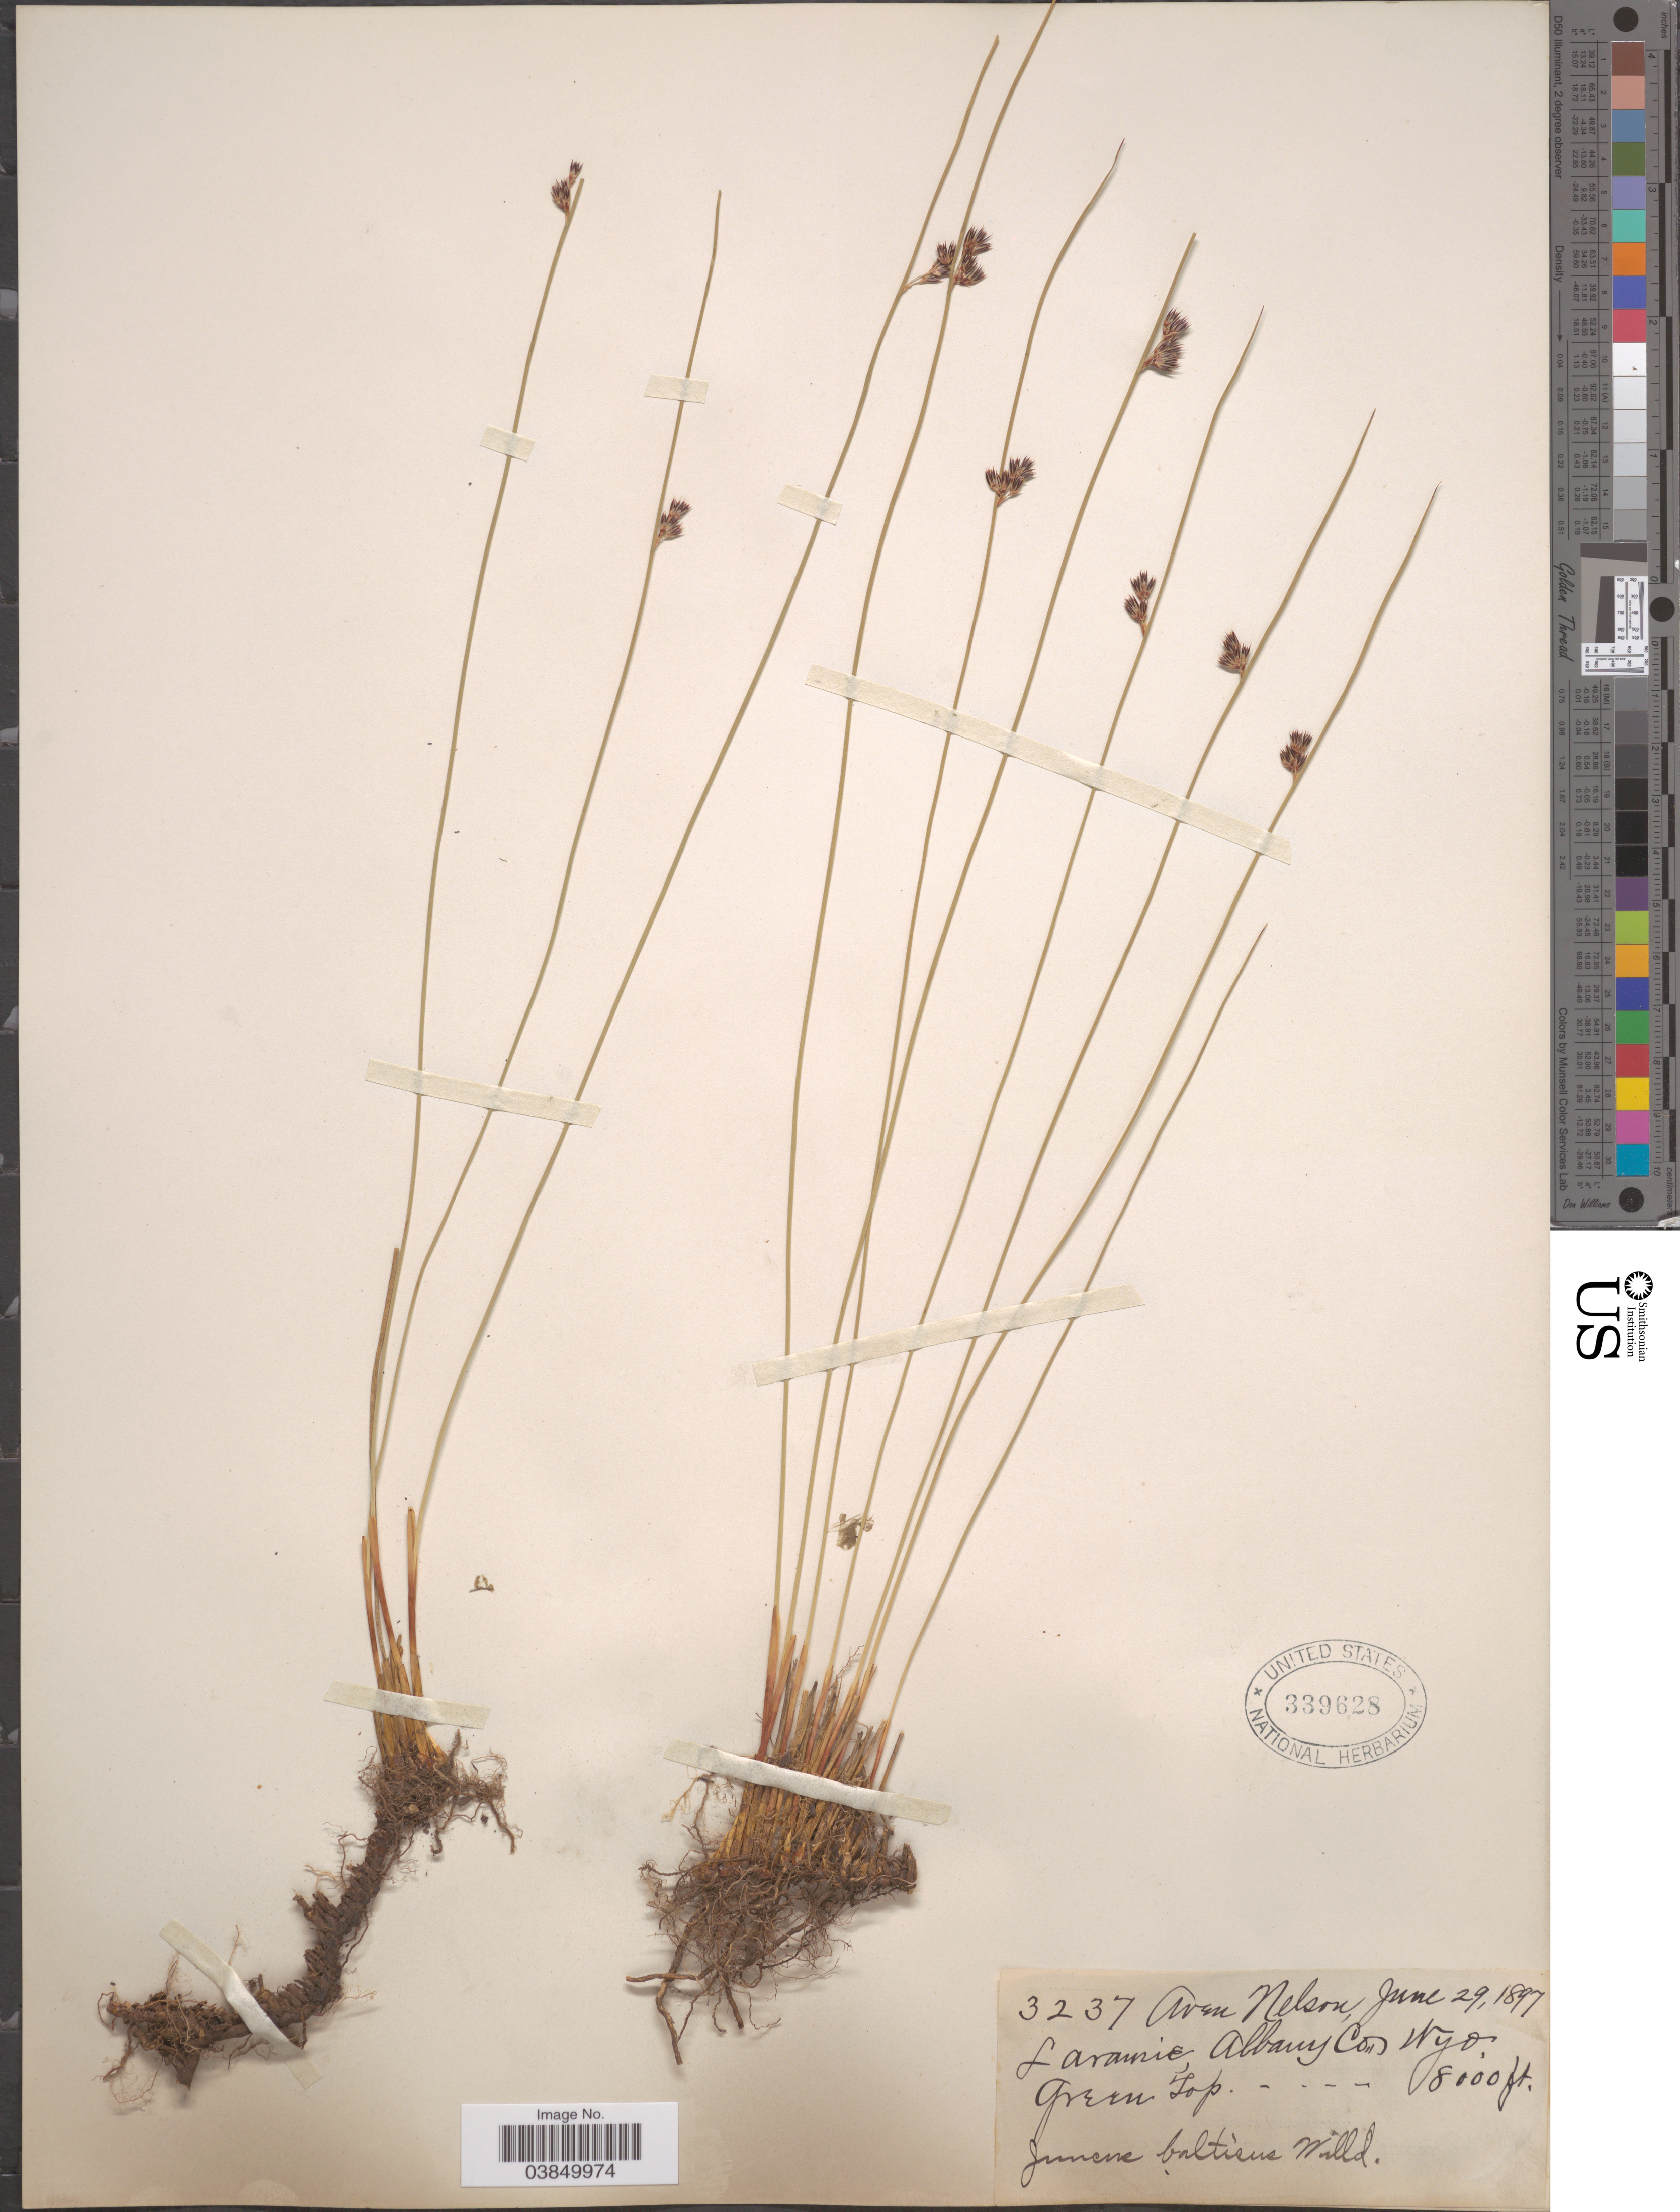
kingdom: Plantae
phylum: Tracheophyta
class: Liliopsida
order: Poales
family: Juncaceae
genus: Juncus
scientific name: Juncus balticus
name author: Willd.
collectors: A. Nelson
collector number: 3237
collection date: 1897-06-29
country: United States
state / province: Wyoming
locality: Laramie, Albany Co. Green Top.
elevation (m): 2438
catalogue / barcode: US 339628